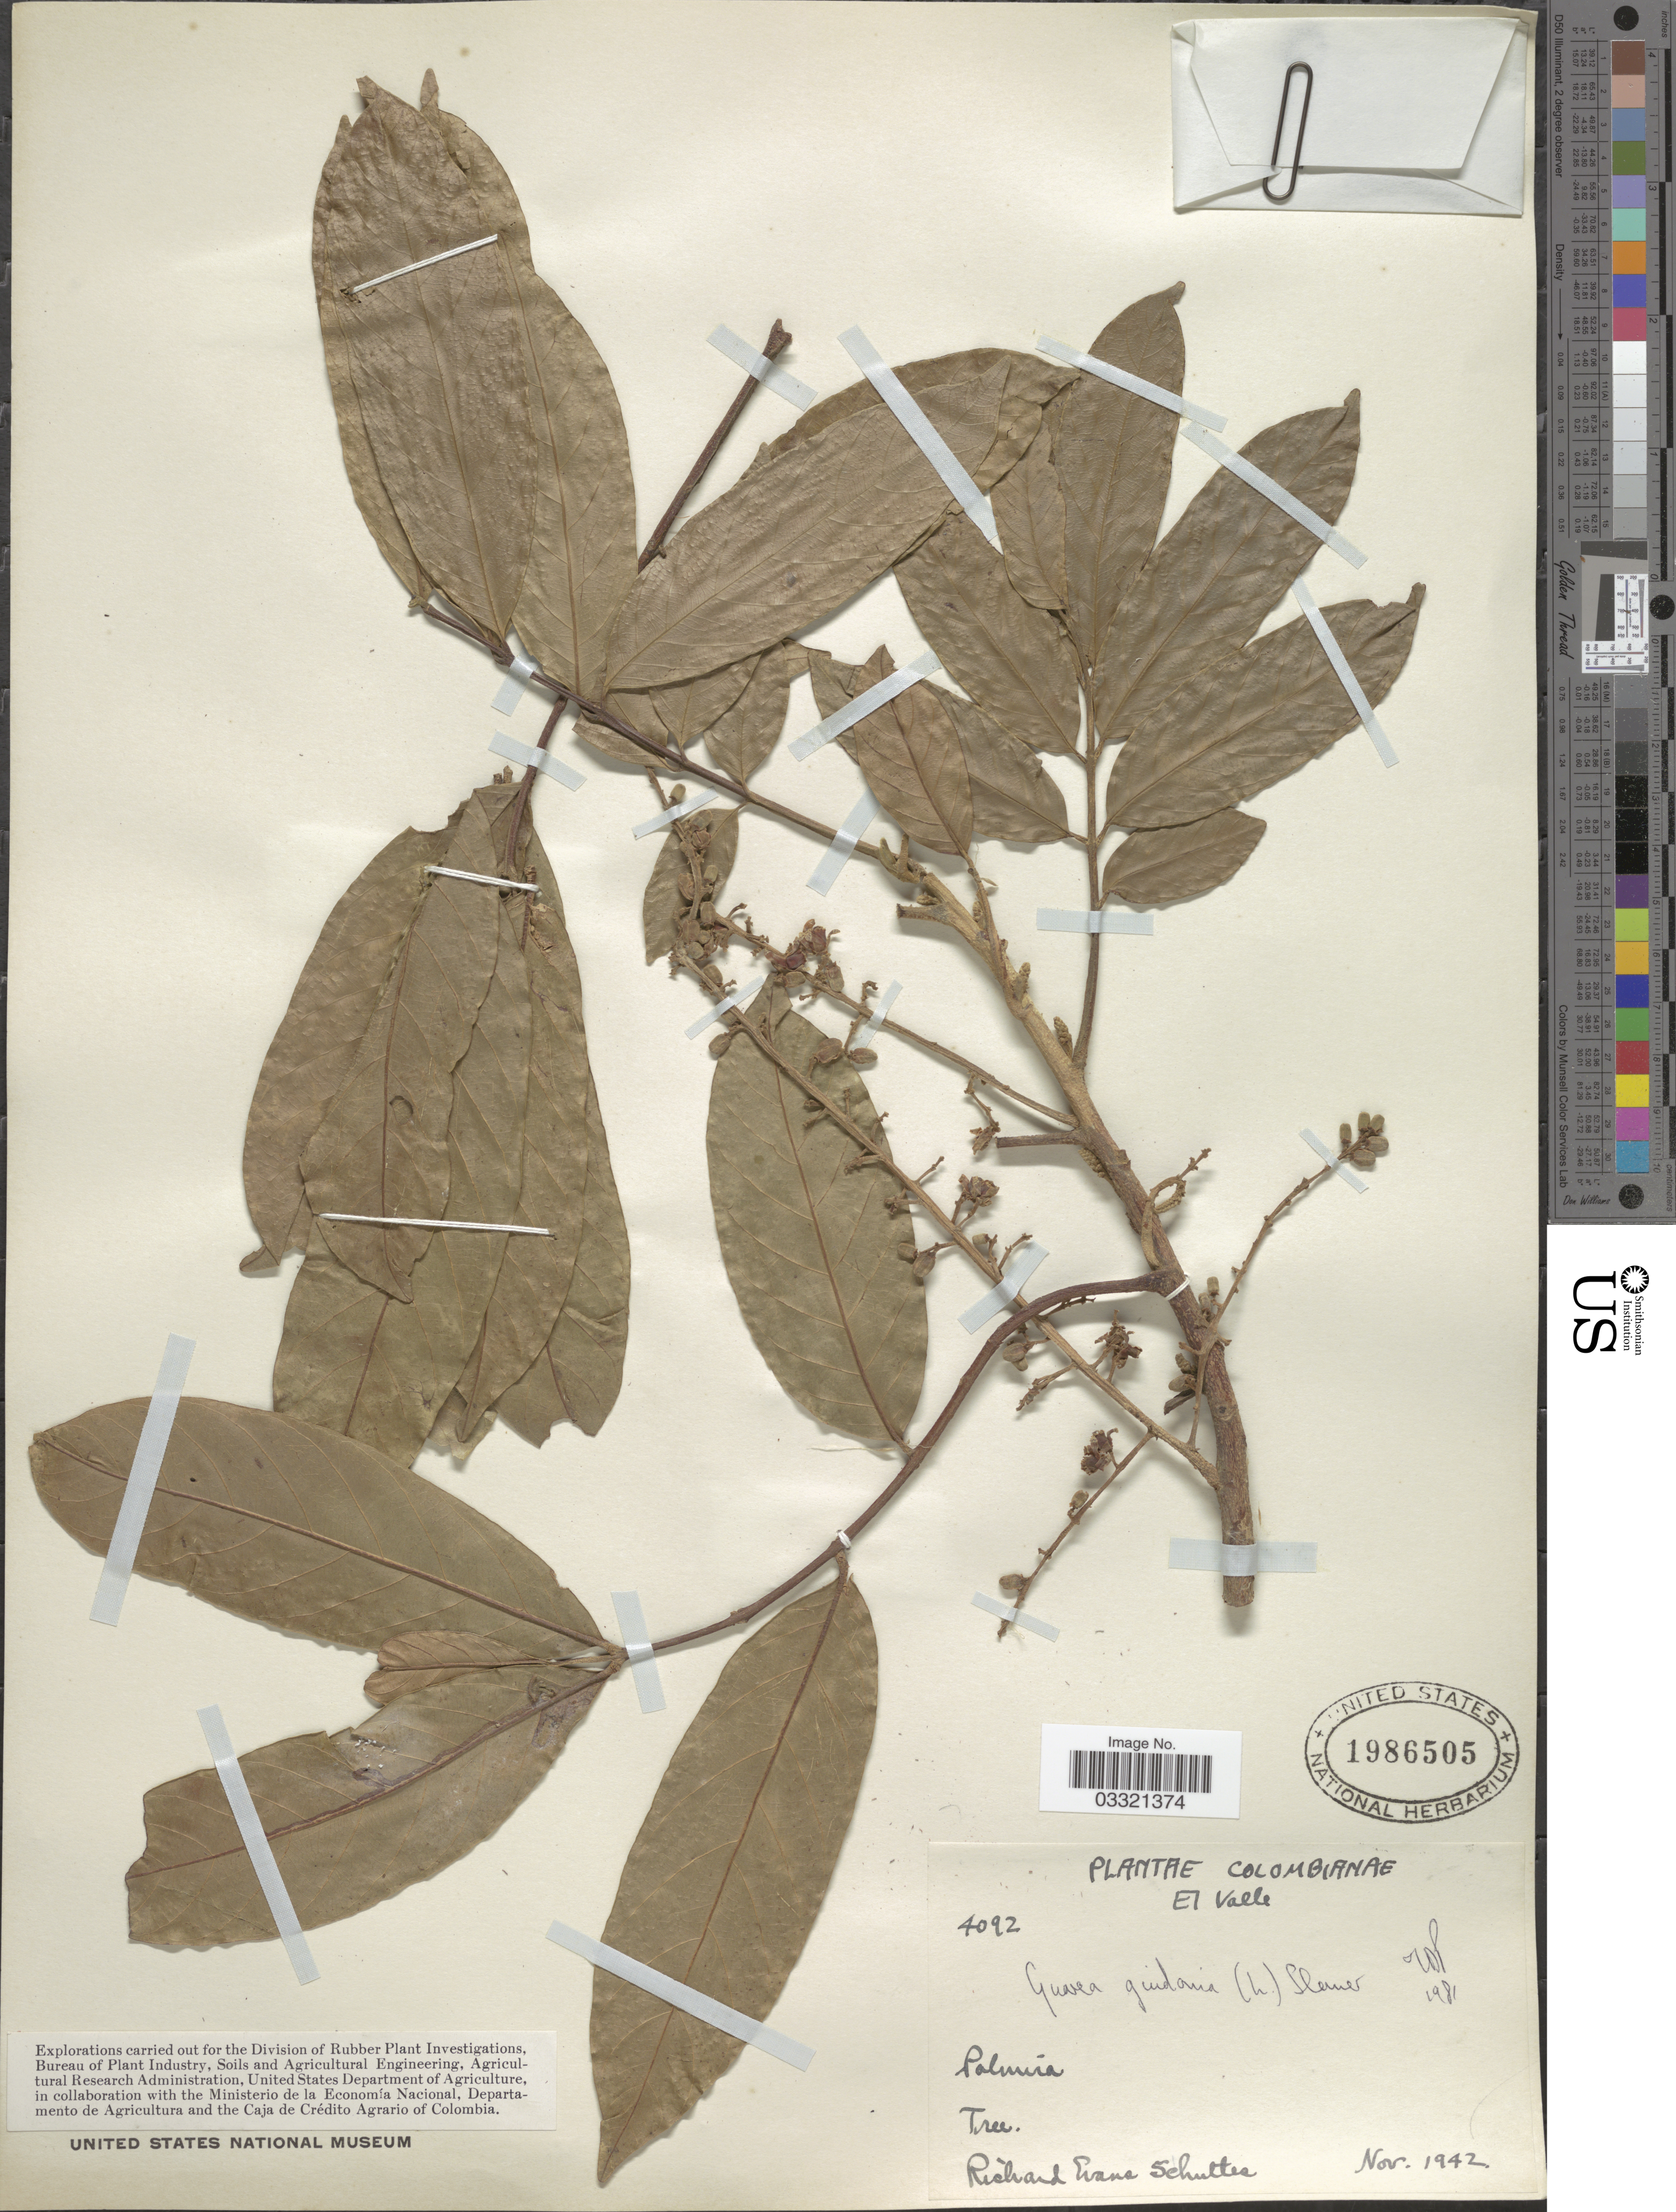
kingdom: Plantae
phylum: Tracheophyta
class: Magnoliopsida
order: Sapindales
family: Meliaceae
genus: Guarea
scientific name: Guarea guidonia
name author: (L.) Sleumer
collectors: R. E. Schultes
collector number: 4092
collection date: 1942-11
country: Colombia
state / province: Valle del Cauca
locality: El Valle. Palmria [unsure placement].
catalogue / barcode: US 1986505